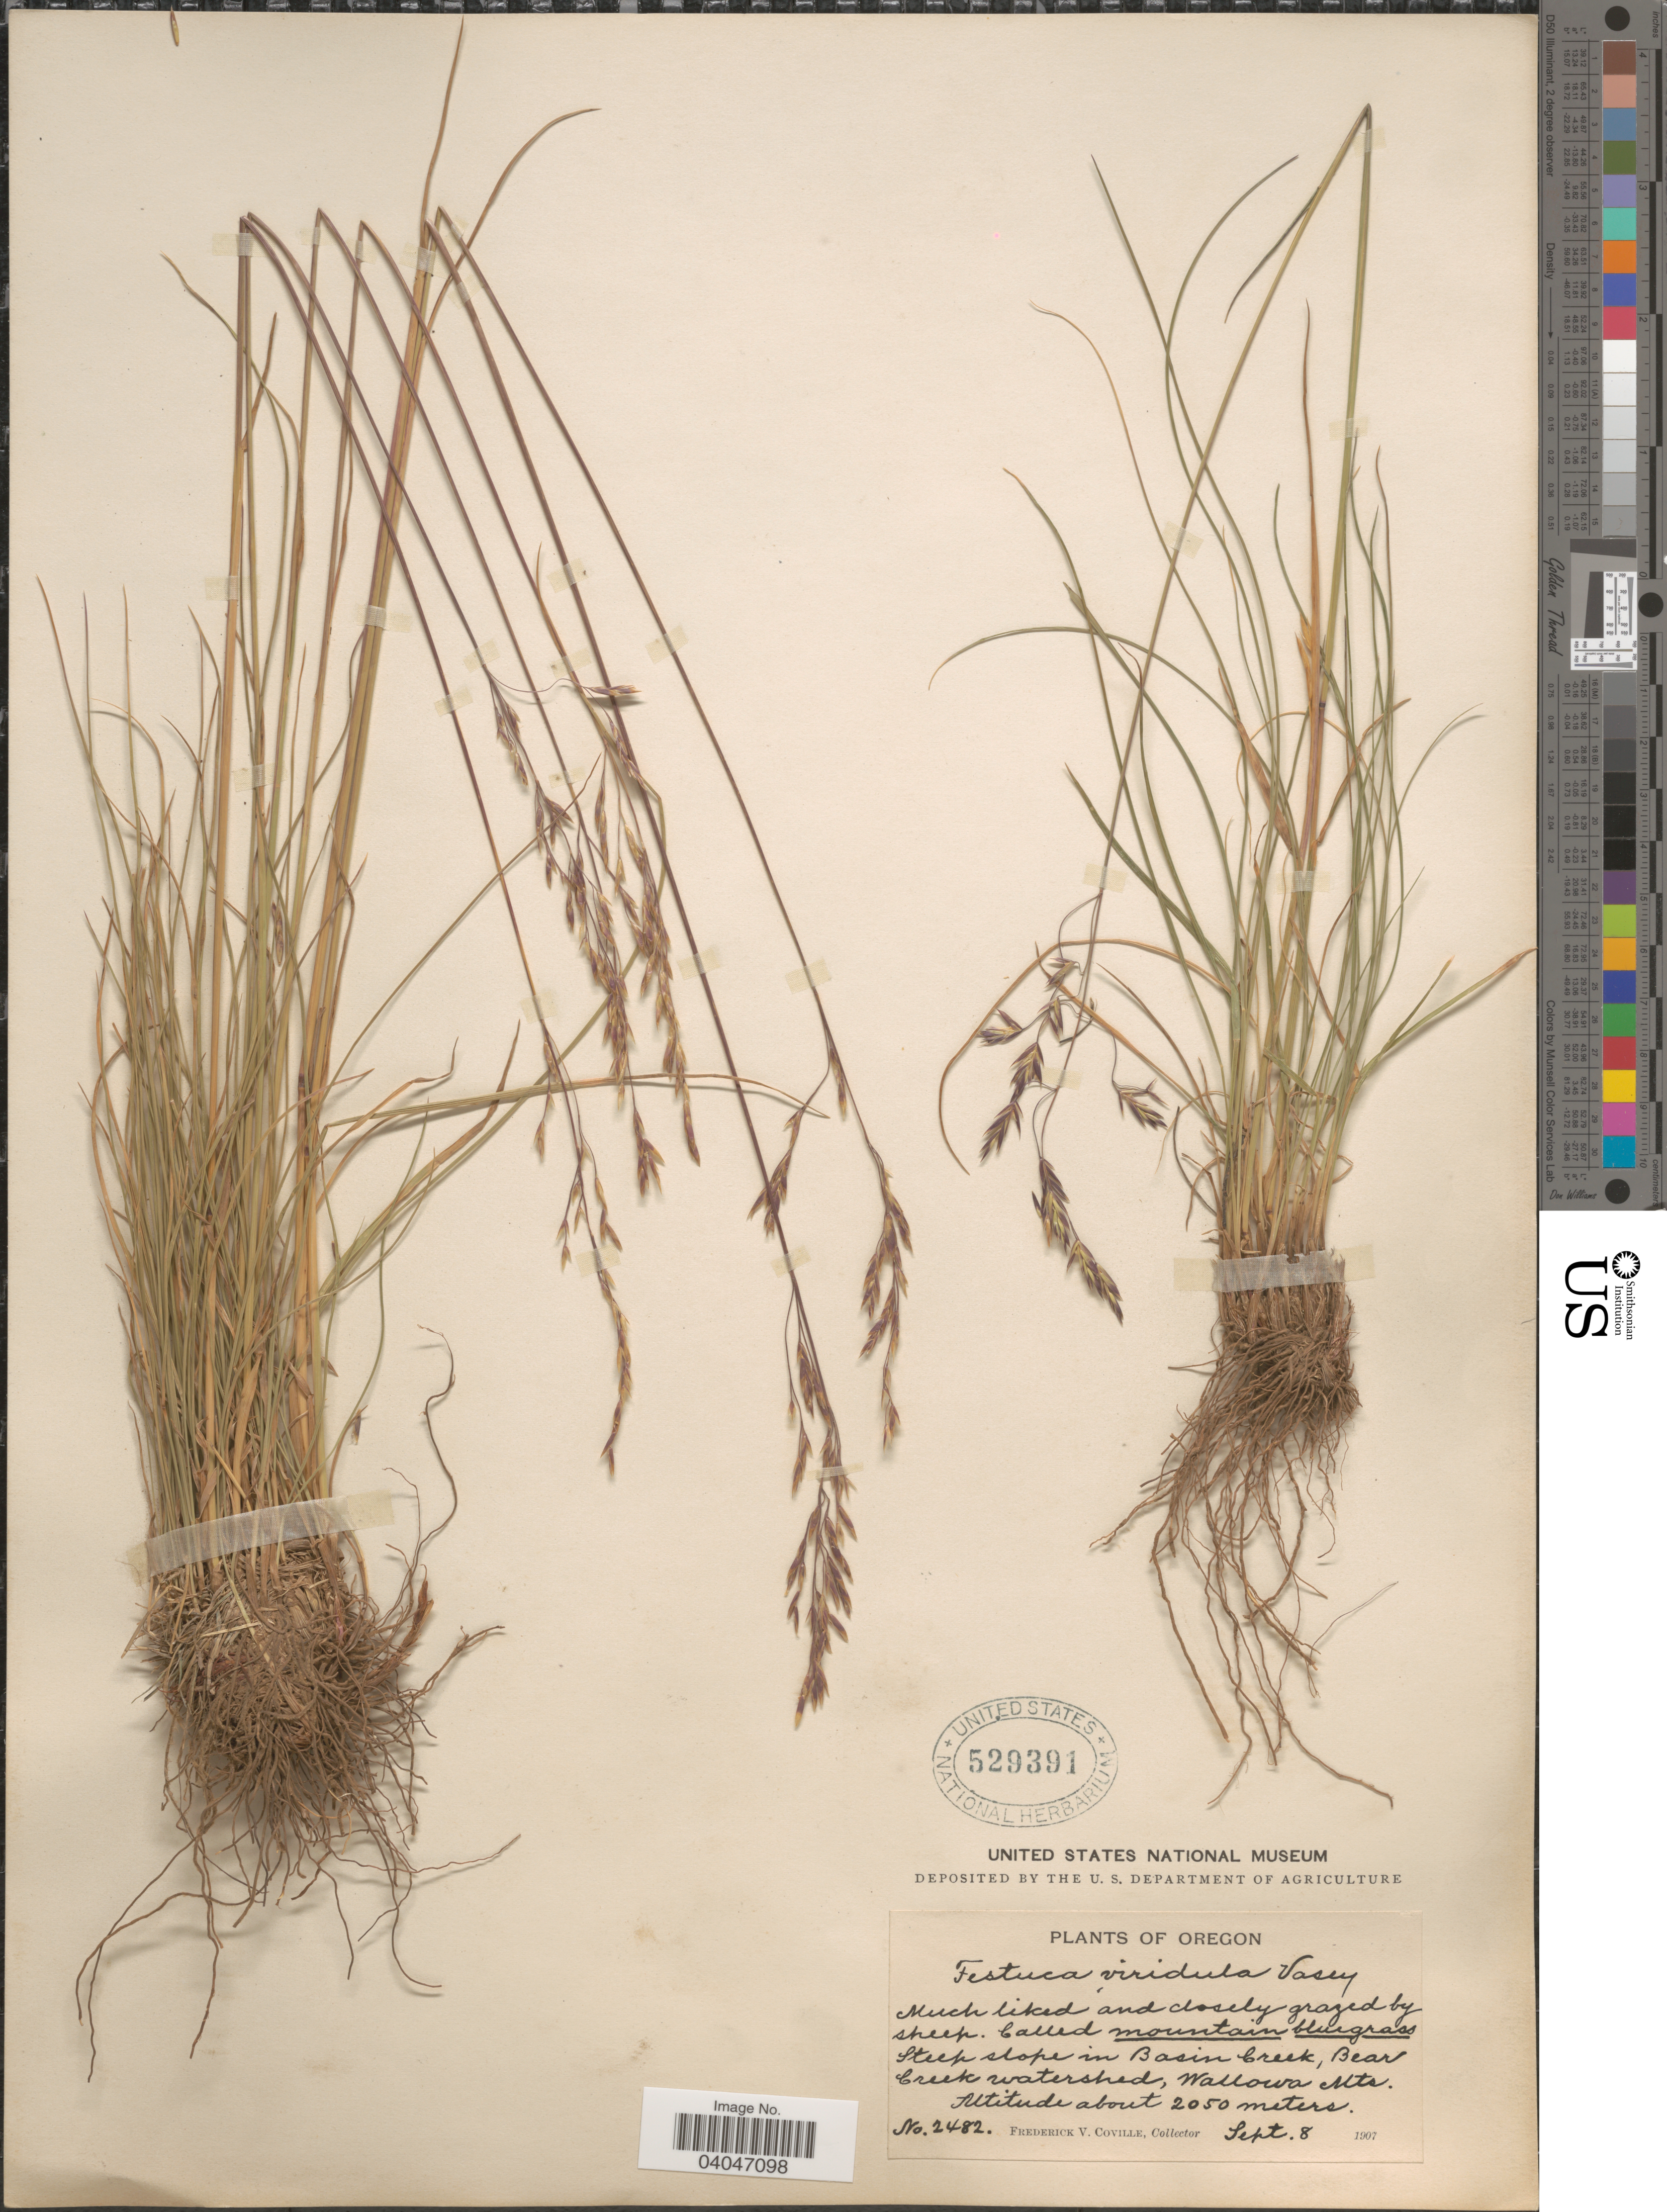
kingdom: Plantae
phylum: Tracheophyta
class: Liliopsida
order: Poales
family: Poaceae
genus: Festuca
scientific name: Festuca viridula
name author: Vasey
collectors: F. V. Coville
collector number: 2482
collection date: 1907-09-08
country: United States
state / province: Oregon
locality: Mountain bluegrass. Steep slope in Basin Creek, Bear Creek watershed, Wallowa Mts.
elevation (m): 2050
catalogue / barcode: US 529391